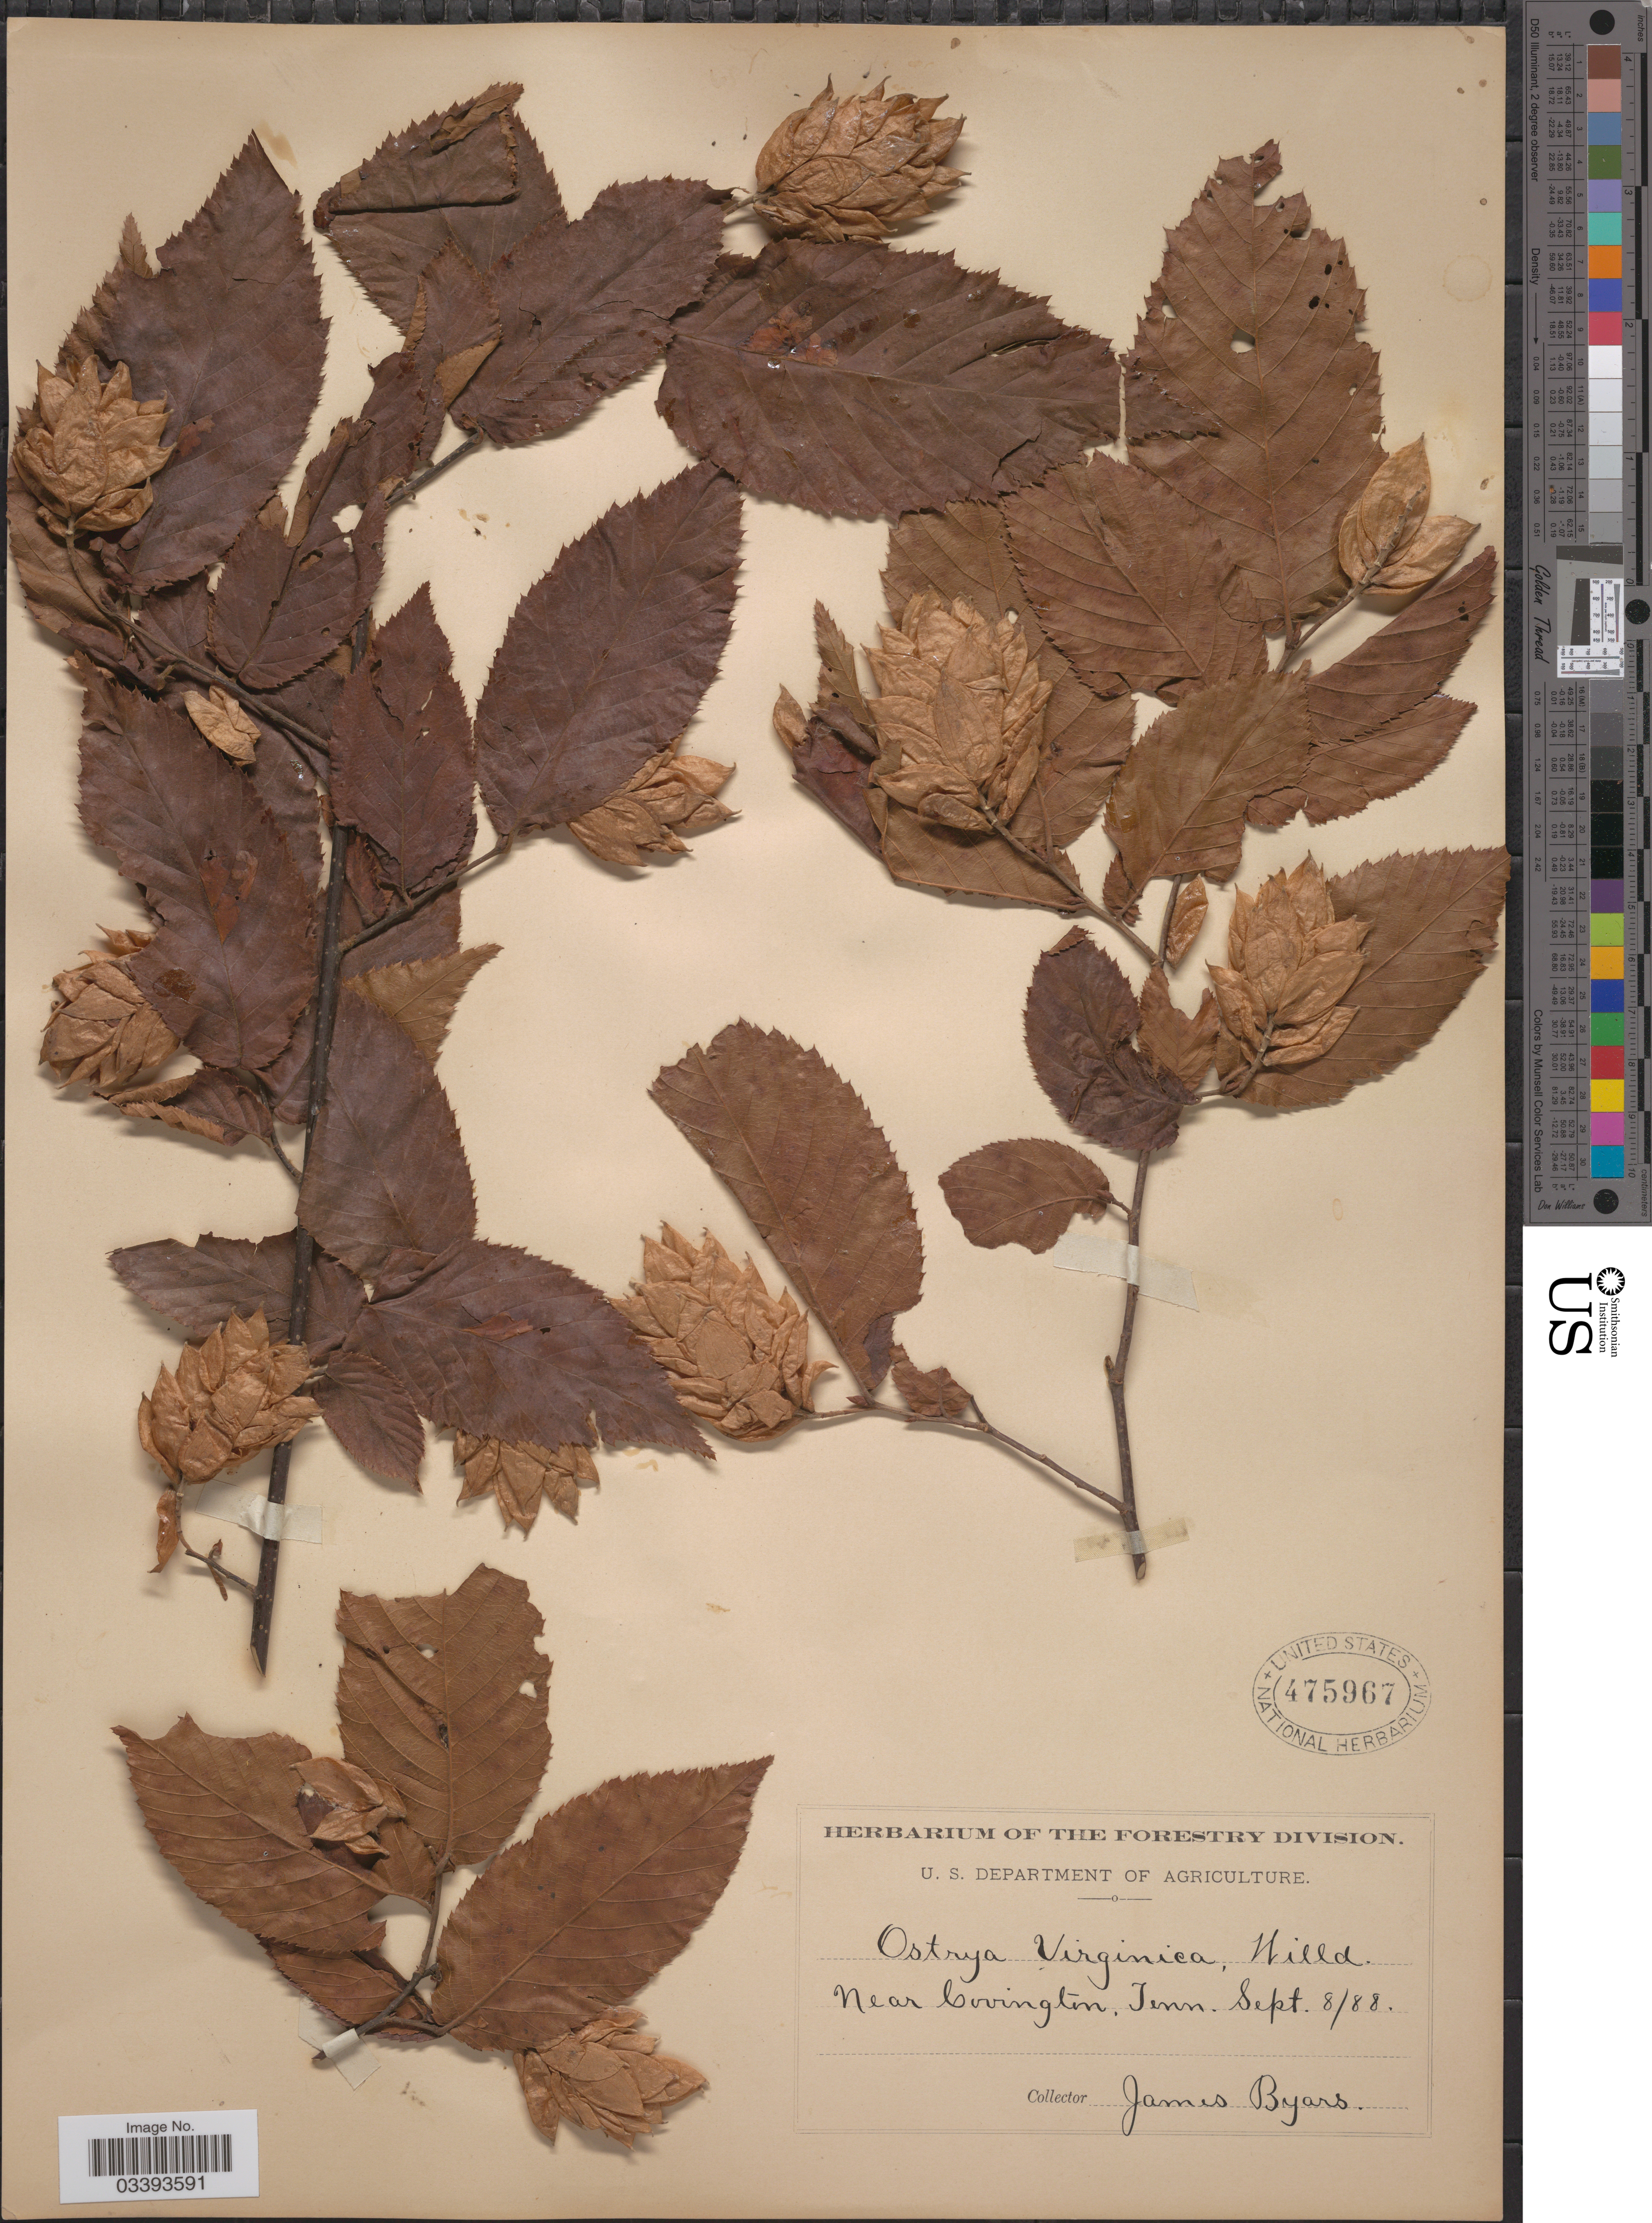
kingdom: Plantae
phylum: Tracheophyta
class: Magnoliopsida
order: Fagales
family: Betulaceae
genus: Ostrya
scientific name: Ostrya virginiana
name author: (Mill.) K. Koch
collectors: J. Byars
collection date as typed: Transcribed d/m/y: 8/9/88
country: United States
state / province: Tennessee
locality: Near Covington, Tenn.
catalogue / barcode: US 475967